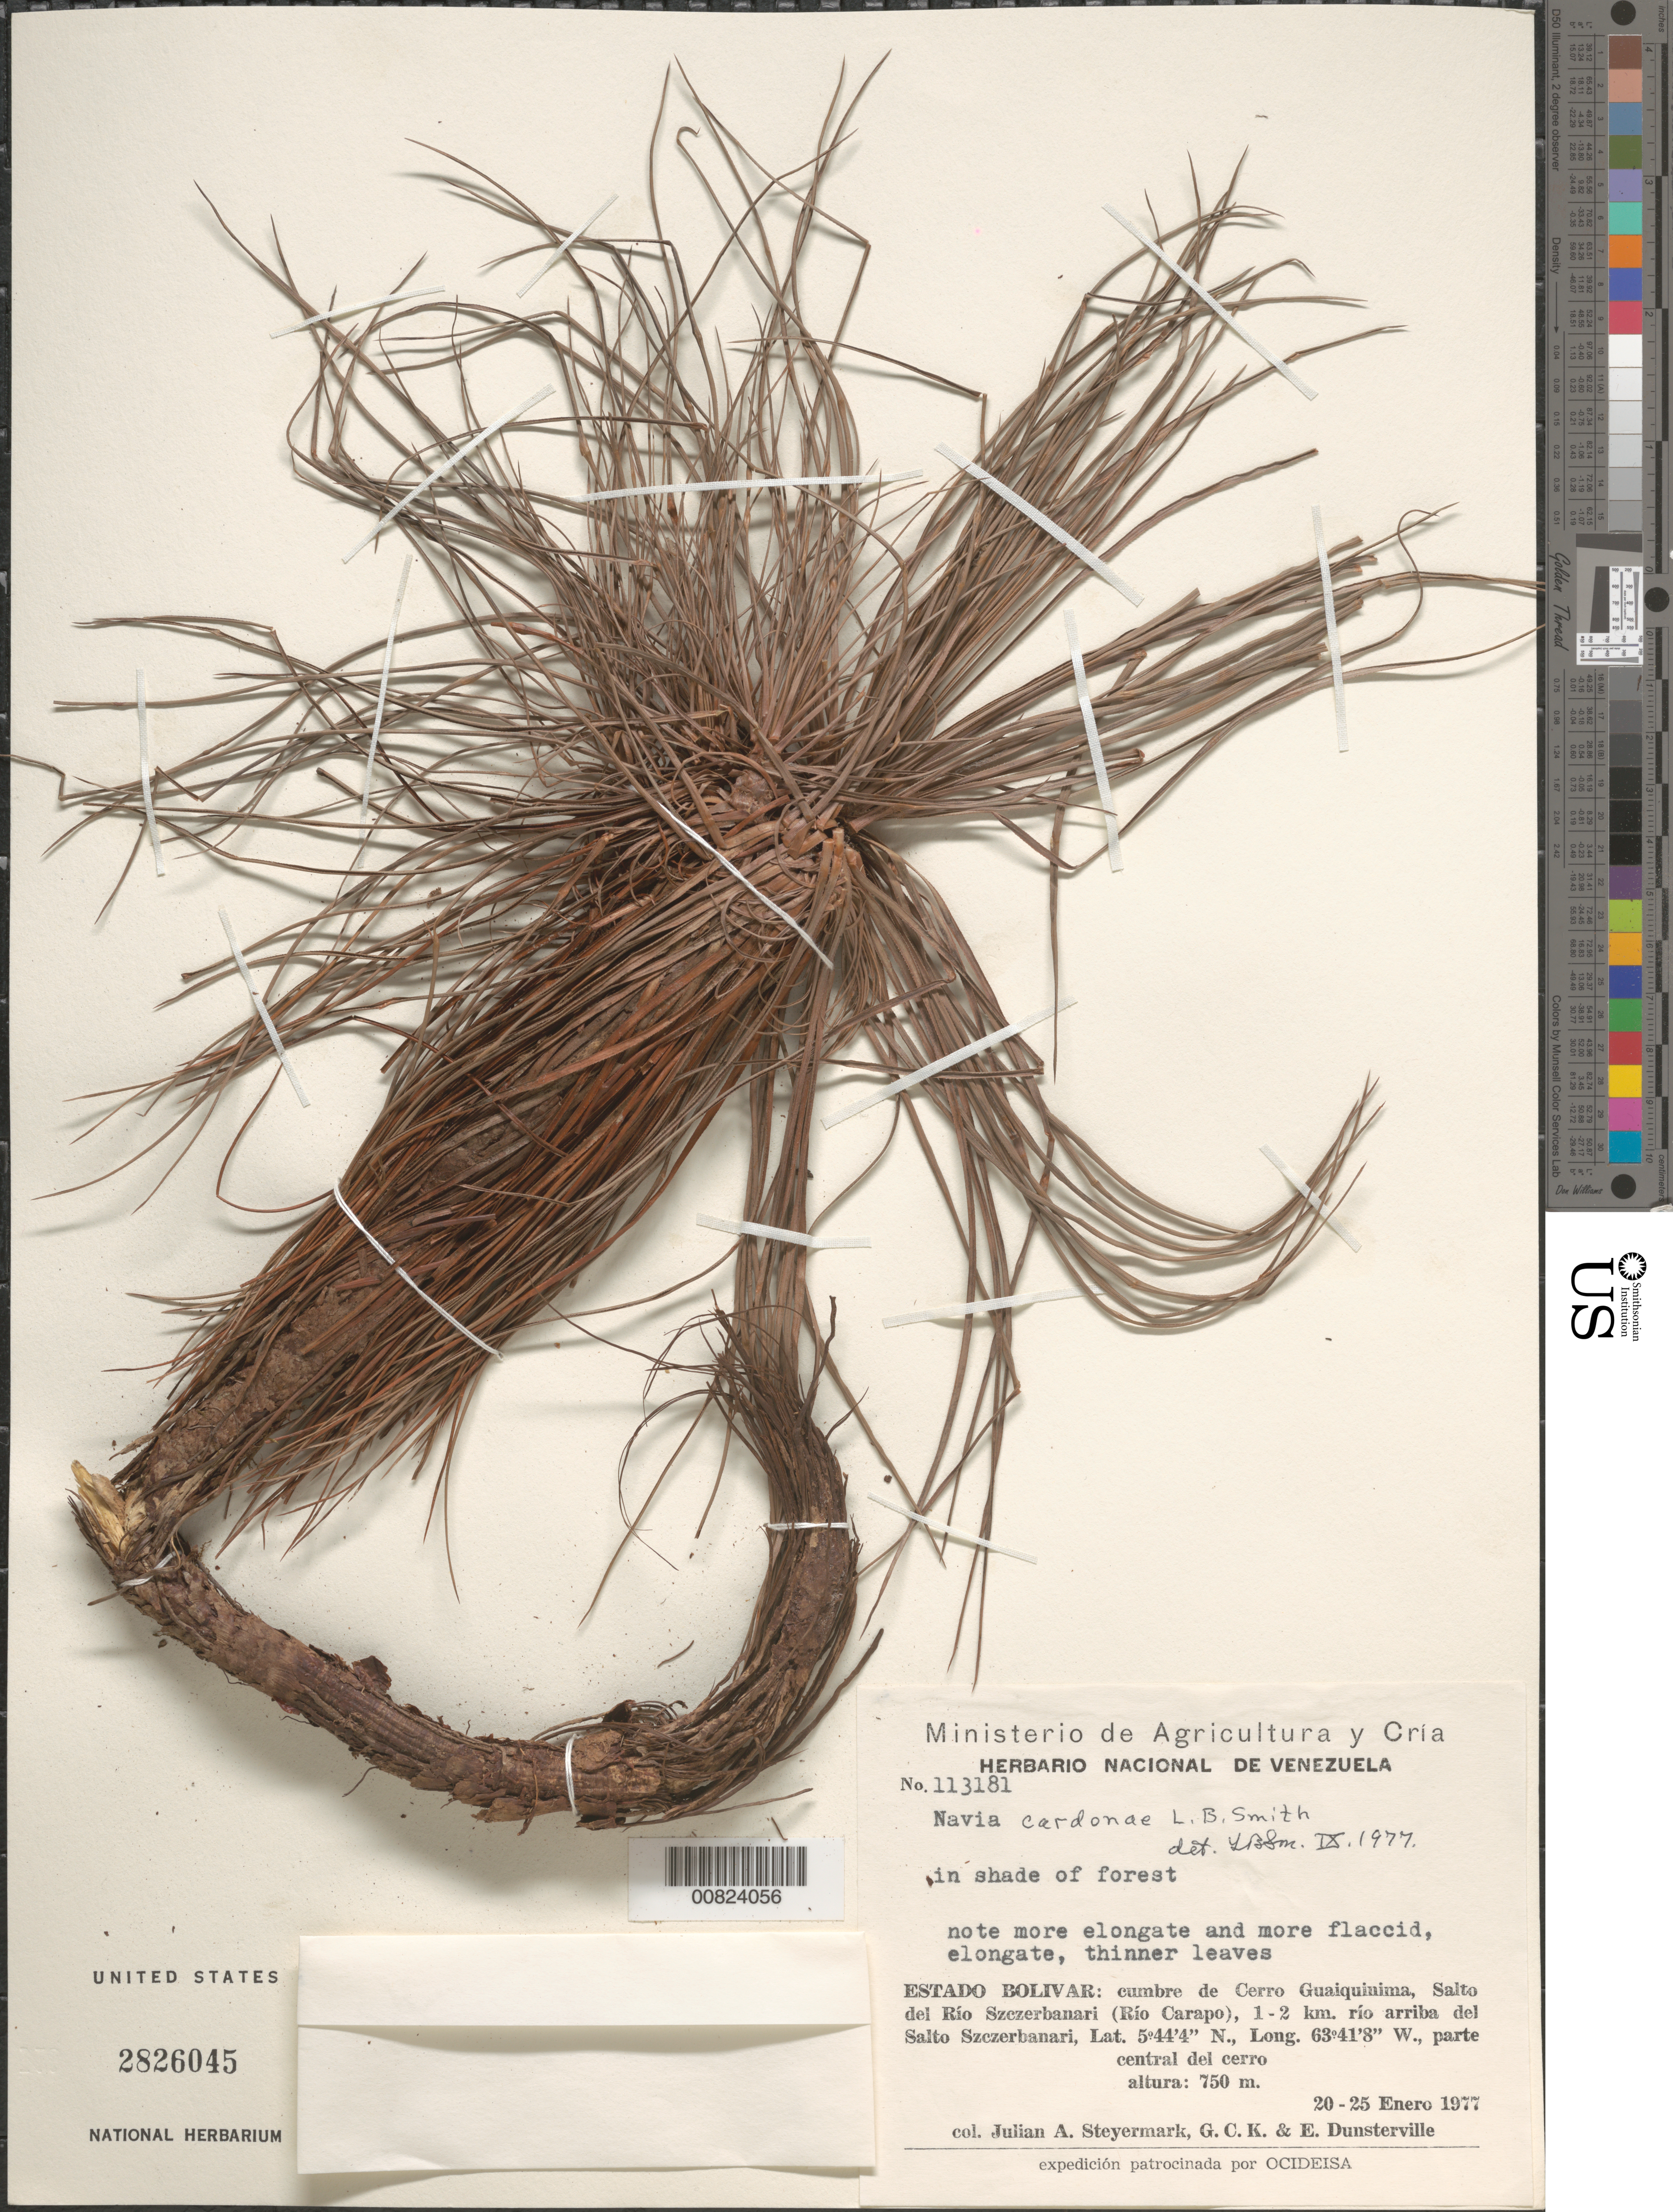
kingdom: Plantae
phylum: Tracheophyta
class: Liliopsida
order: Poales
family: Bromeliaceae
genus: Navia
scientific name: Navia cardonae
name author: L.B. Sm.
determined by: Smith, Lyman B., (US), NMNH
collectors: J. Steyermark, G. C. K. Dunsterville & E. Dunsterville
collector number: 113181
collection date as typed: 20-Jan-77 to 25-Jan-77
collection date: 1977-01-20/1977-01-25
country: Venezuela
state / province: Bolívar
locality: Cerro Guaiquinima, summit, salto del Río Szczerbanari (Río Carapo), 1-2 km río arriba del Salto Szczerbanari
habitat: Shade of forest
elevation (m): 750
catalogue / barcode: US 2826045